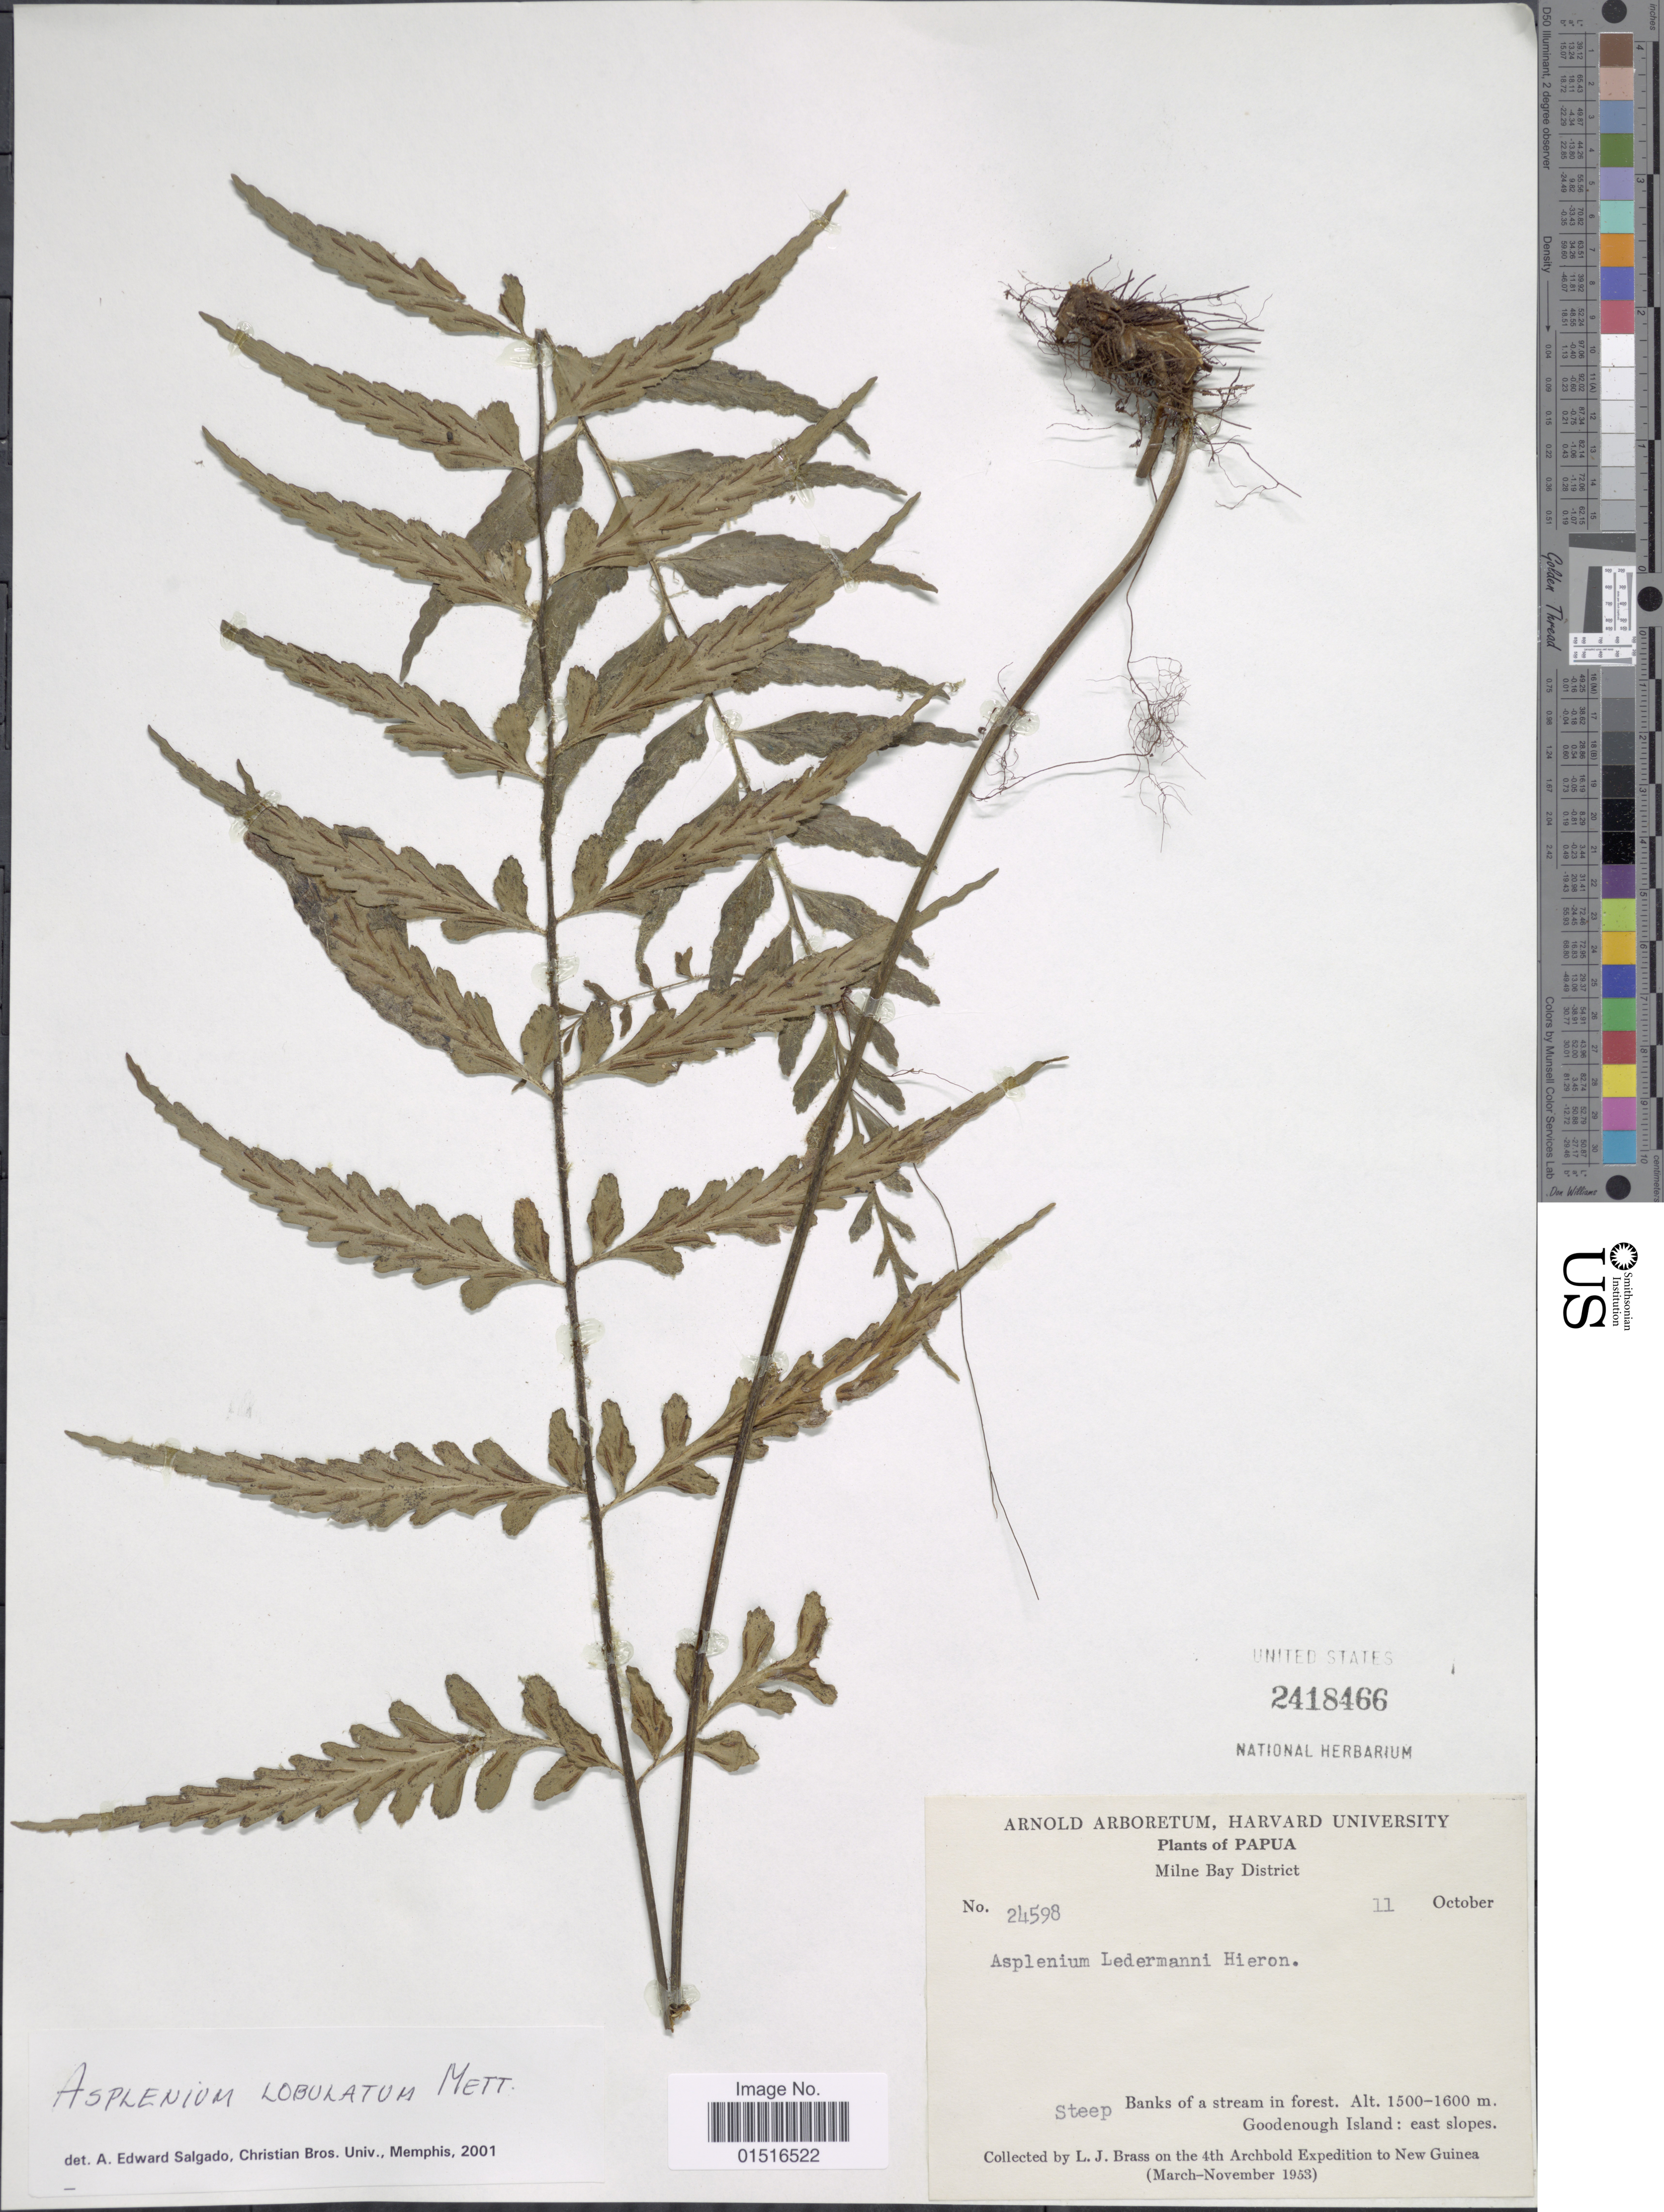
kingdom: Plantae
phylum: Tracheophyta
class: Polypodiopsida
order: Polypodiales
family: Aspleniaceae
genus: Asplenium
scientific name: Asplenium lobulatum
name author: Mett.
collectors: L. J. Brass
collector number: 24598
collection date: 1953-10-11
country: Papua New Guinea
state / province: Milne Bay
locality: Papua, Milne Bay District, Goodenough Island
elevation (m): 1500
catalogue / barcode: US 2418466